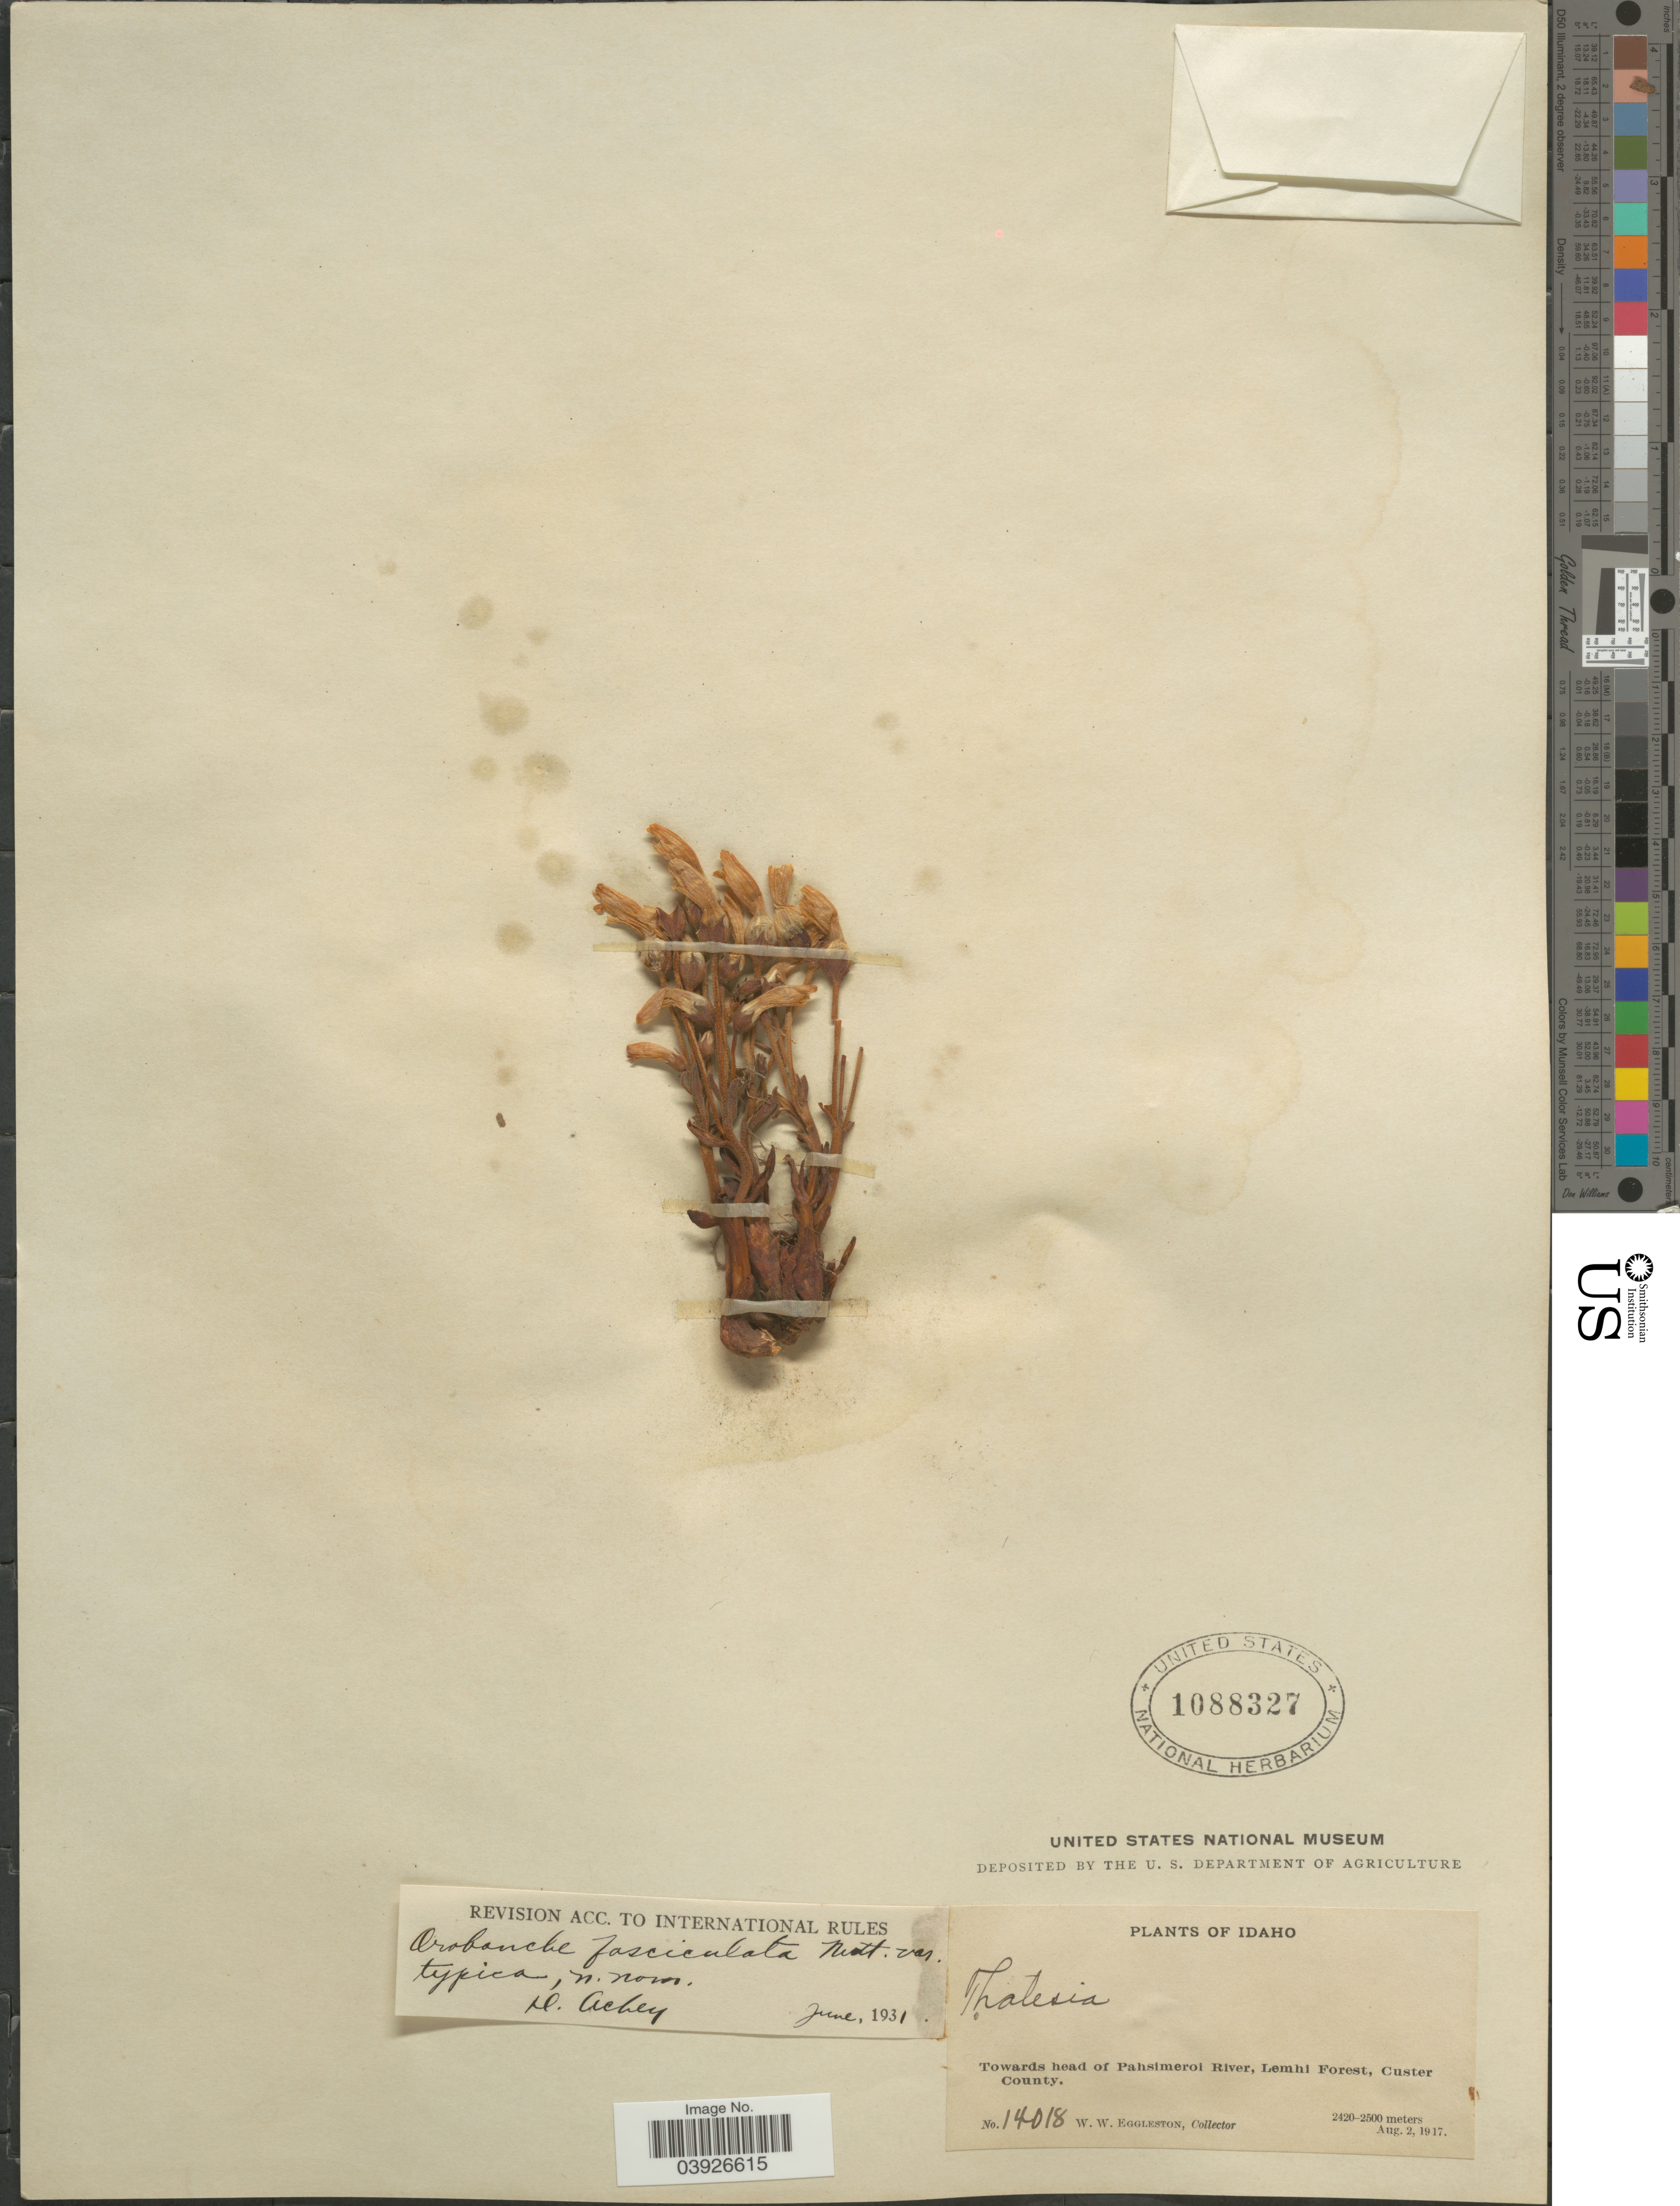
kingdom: Plantae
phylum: Tracheophyta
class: Magnoliopsida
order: Lamiales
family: Orobanchaceae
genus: Aphyllon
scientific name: Aphyllon fasciculatum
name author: (Nutt.) Torr. & A. Gray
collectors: W. W. Eggleston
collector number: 14018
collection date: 1917-08-02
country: United States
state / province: Idaho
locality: Towards head of Pahsimeroi River, Lemhi Forest, Custer County.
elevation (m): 2420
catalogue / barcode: US 1088327